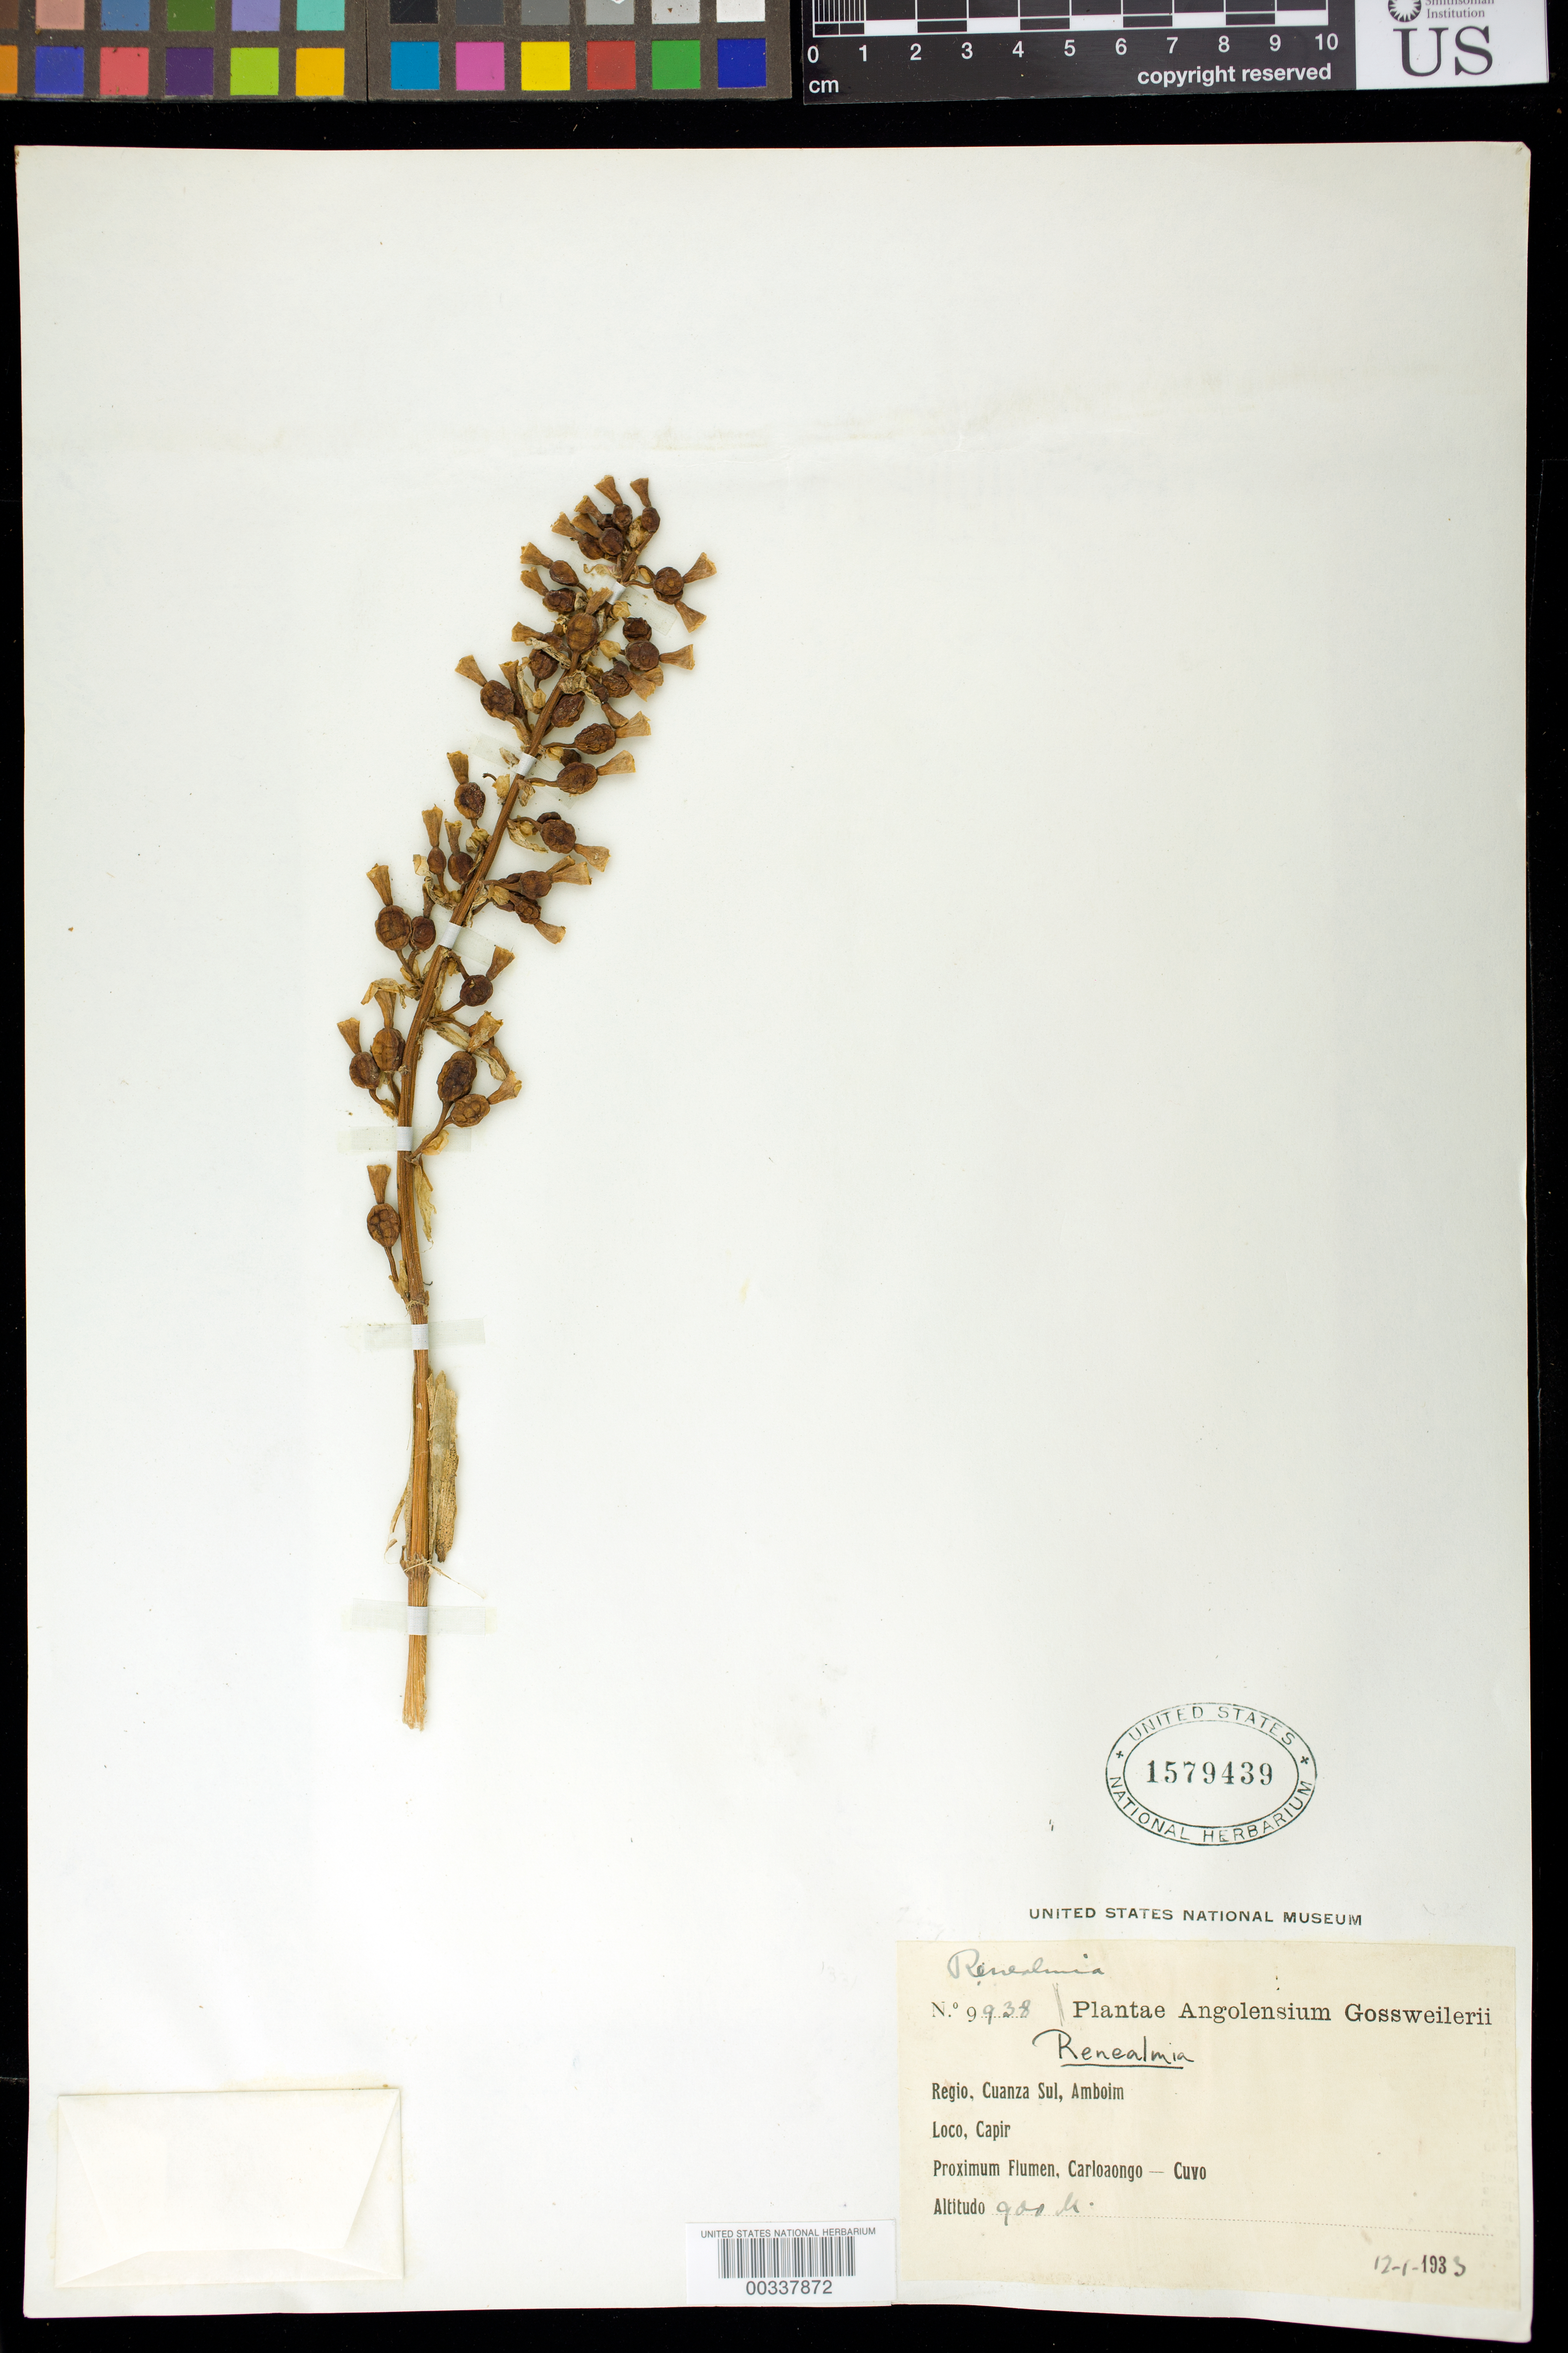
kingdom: Plantae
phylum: Tracheophyta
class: Liliopsida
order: Zingiberales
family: Zingiberaceae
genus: Renealmia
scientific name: Renealmia sp.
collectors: J. Gossweiler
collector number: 9938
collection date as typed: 01 Dec 1933 or 12 Jan 1933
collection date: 1933-01-12 or 1933-12-01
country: Angola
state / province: Cuanza Sul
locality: Amboim, Capir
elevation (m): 900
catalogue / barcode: US 1579439